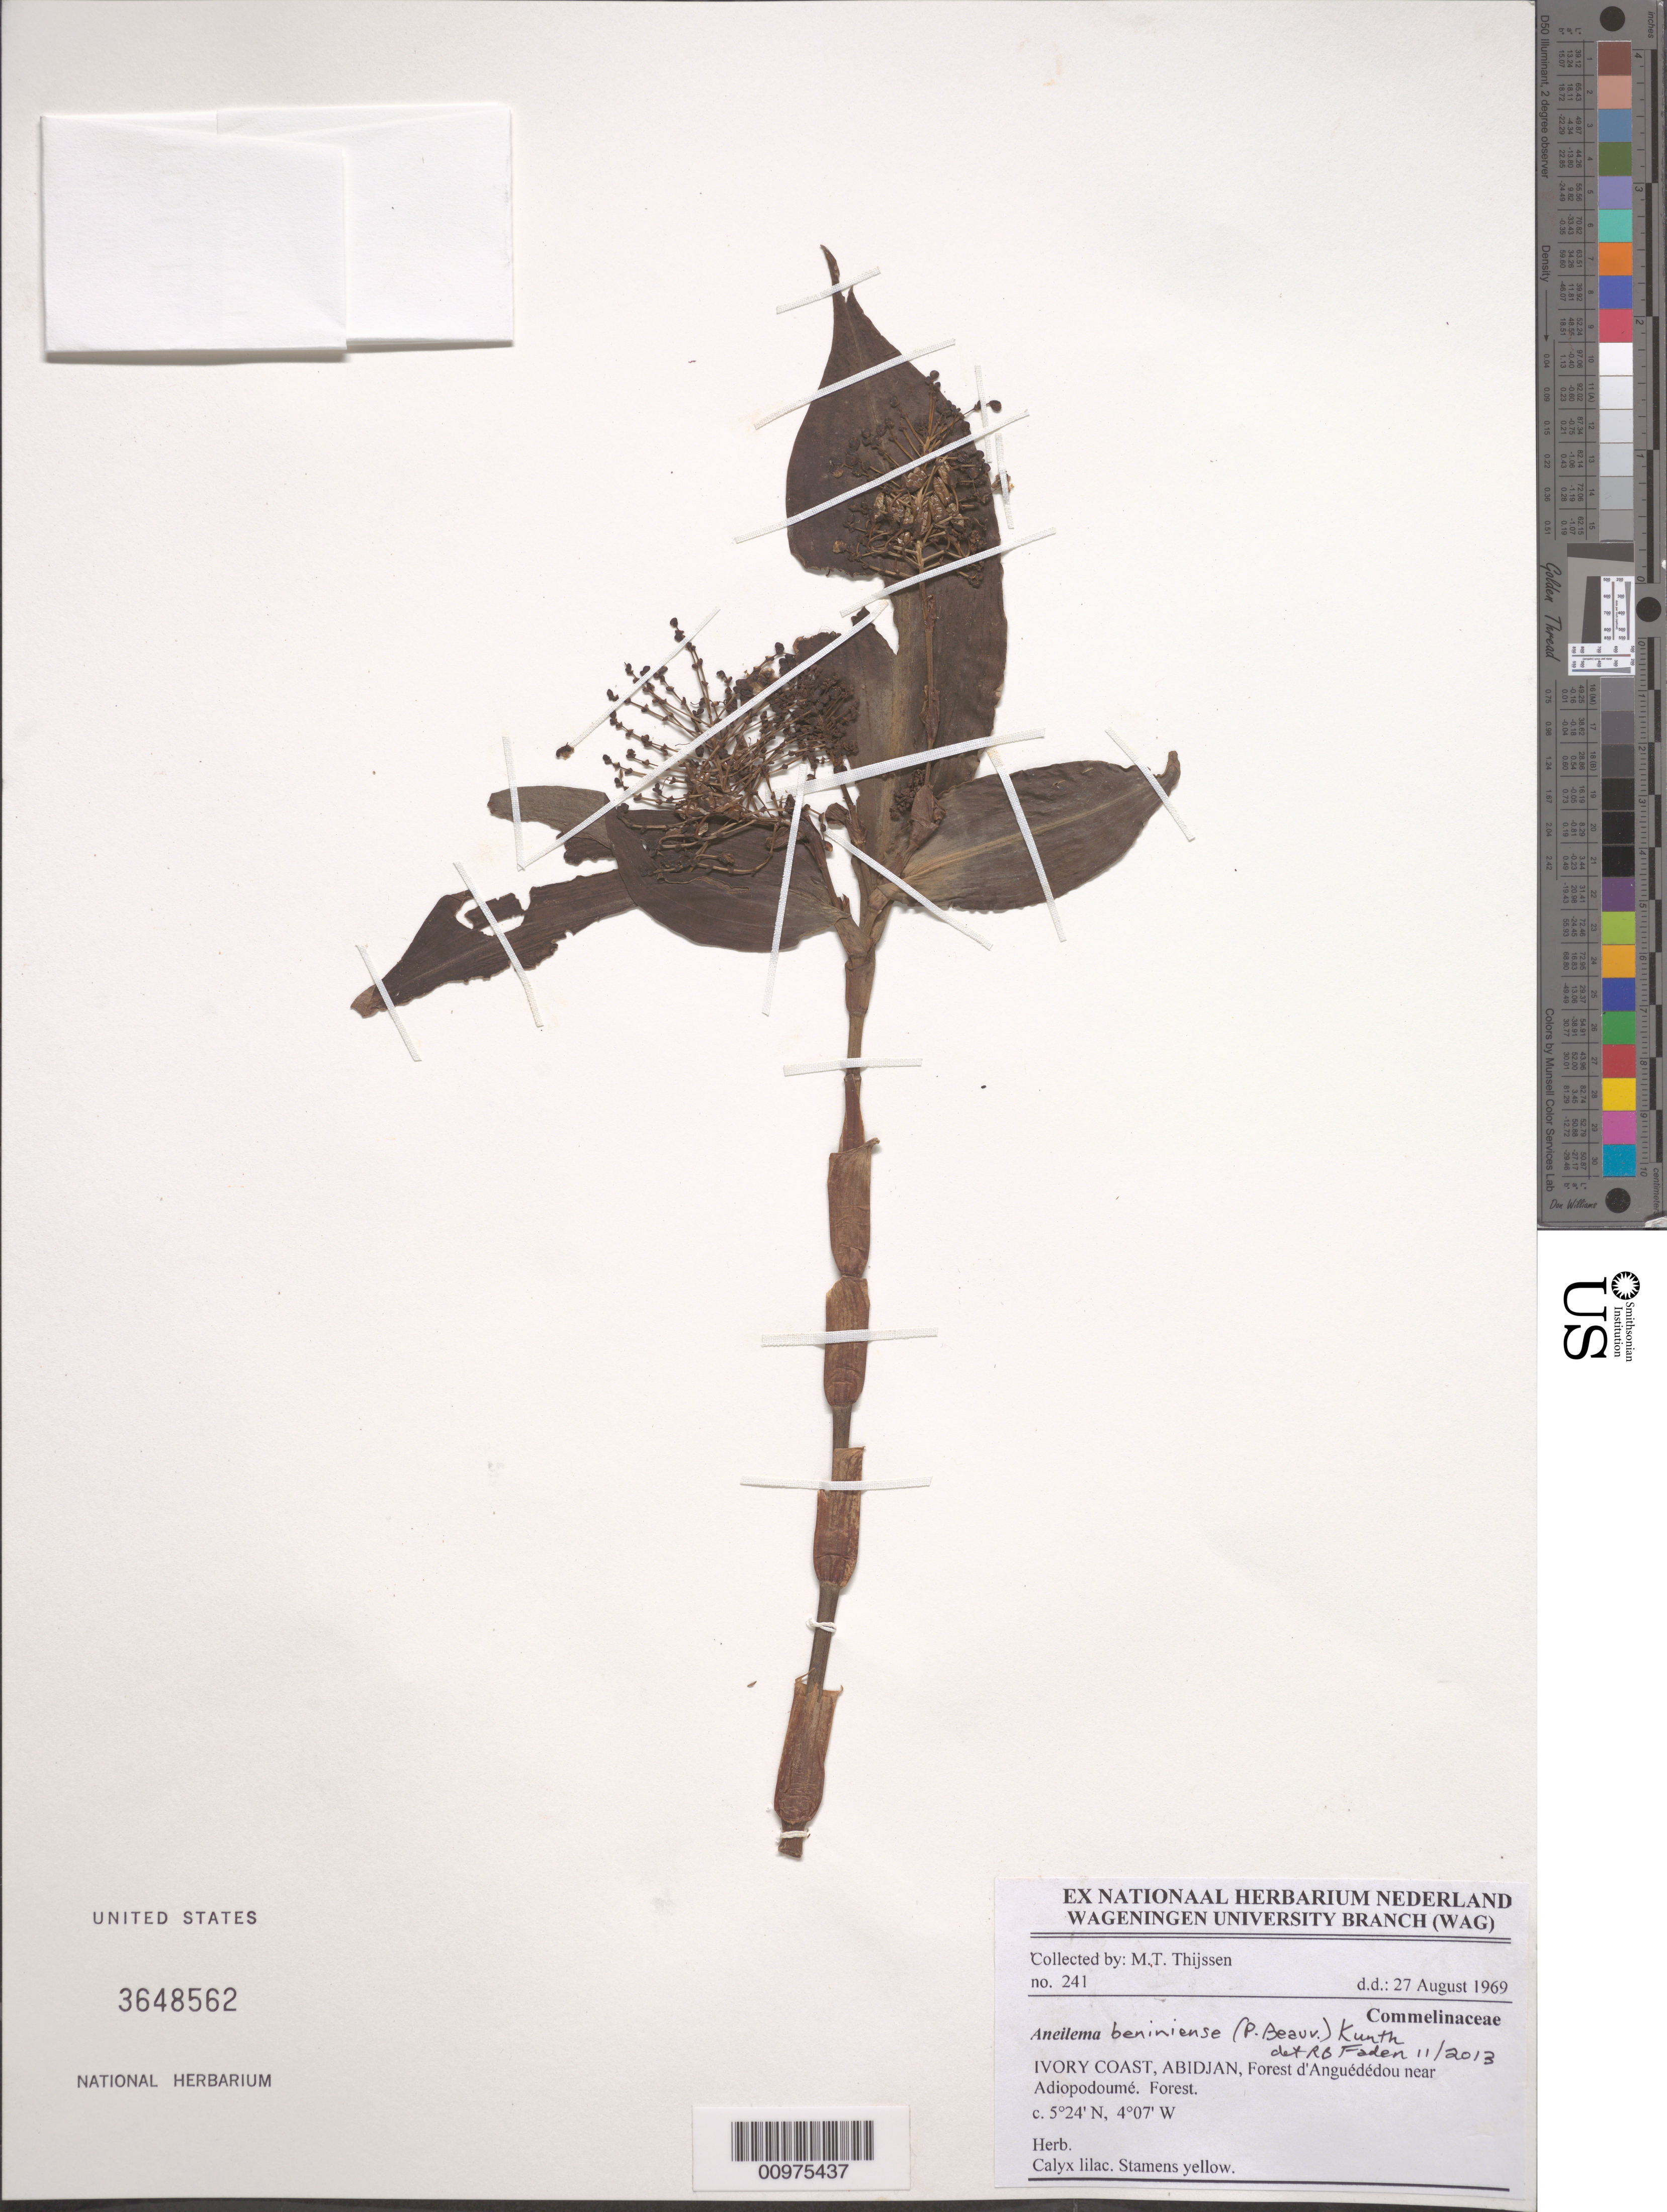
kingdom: Plantae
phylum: Tracheophyta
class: Liliopsida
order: Commelinales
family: Commelinaceae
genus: Aneilema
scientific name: Aneilema beniniense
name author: (P. Beauv.) Kunth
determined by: Faden, Robert B., (US), Smithsonian Institution - National Museum of Natural History (UNITED STATES)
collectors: M. Thijssen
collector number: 241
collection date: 1969-08-27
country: Ivory Coast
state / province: Abidjan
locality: Forest d'Anguédédou near Adiopodoumé.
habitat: Forest.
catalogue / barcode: US 3648562